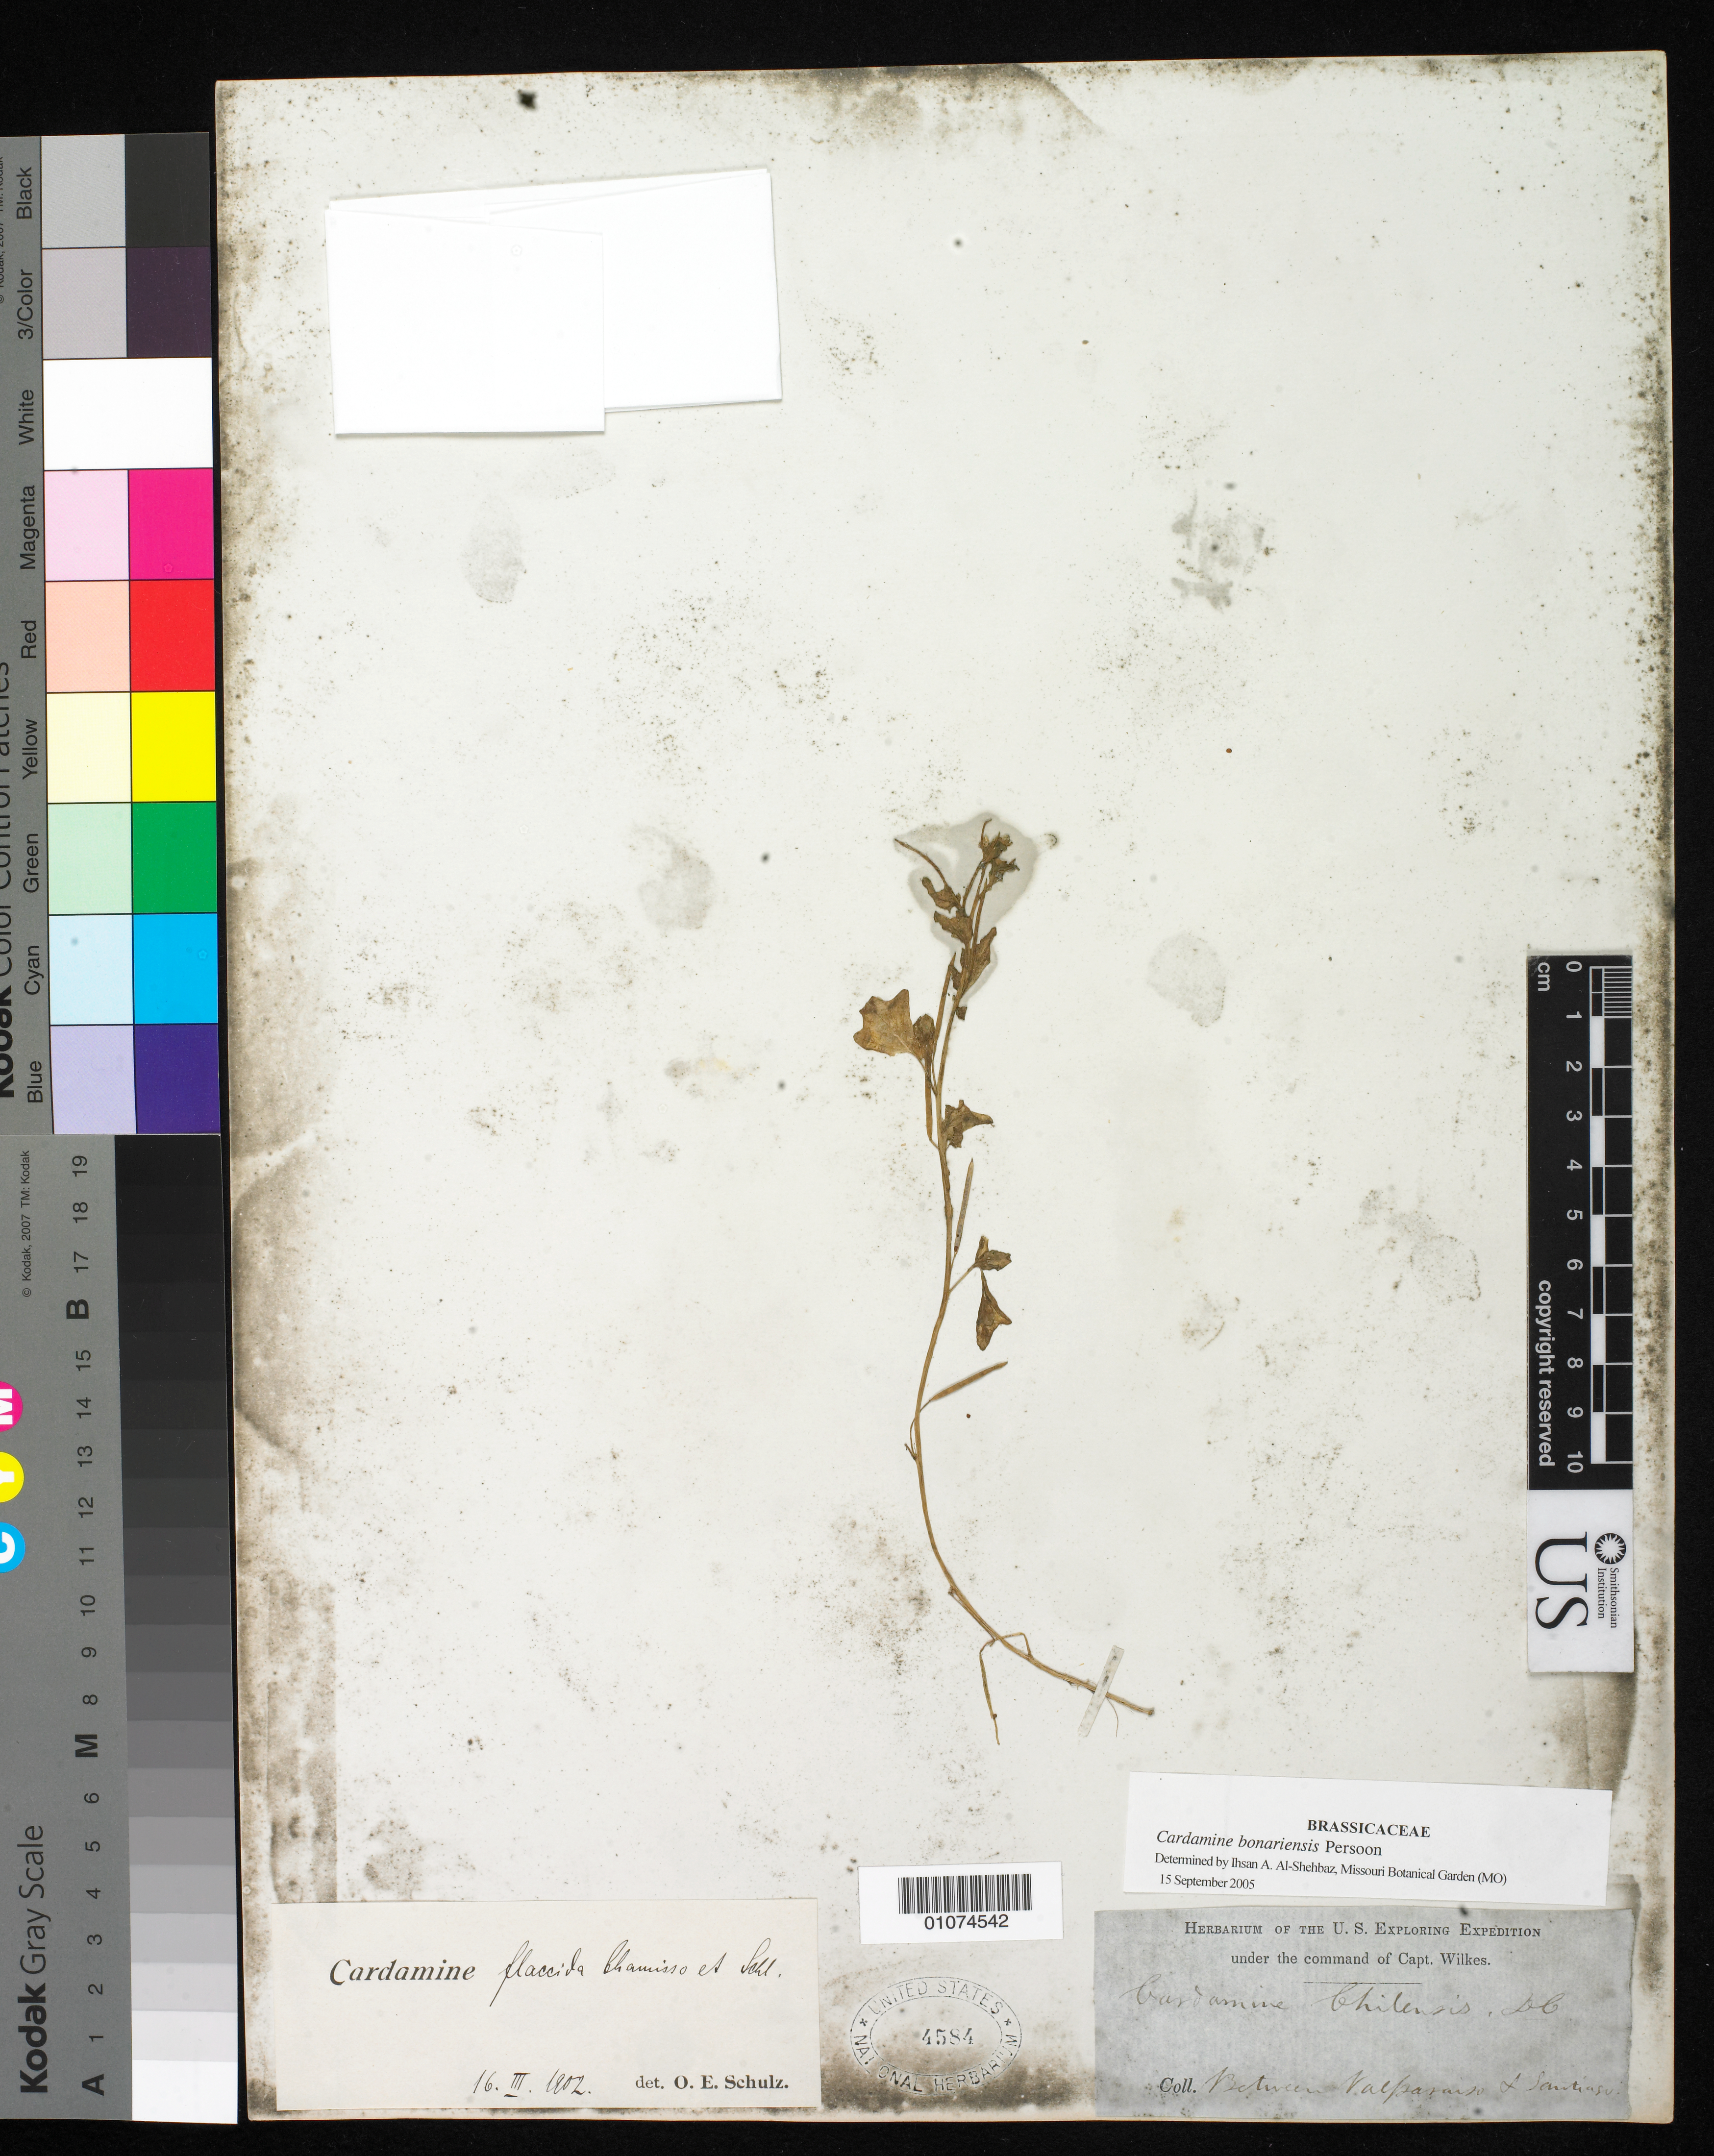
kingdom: Plantae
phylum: Tracheophyta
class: Magnoliopsida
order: Brassicales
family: Brassicaceae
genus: Cardamine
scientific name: Cardamine bonariensis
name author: Pers.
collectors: Wilkes Explor. Exped.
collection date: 1838/1842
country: Chile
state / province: Región Metropolitana (RM)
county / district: Santiago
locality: Between Valparaso & Santiago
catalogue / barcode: US 4584